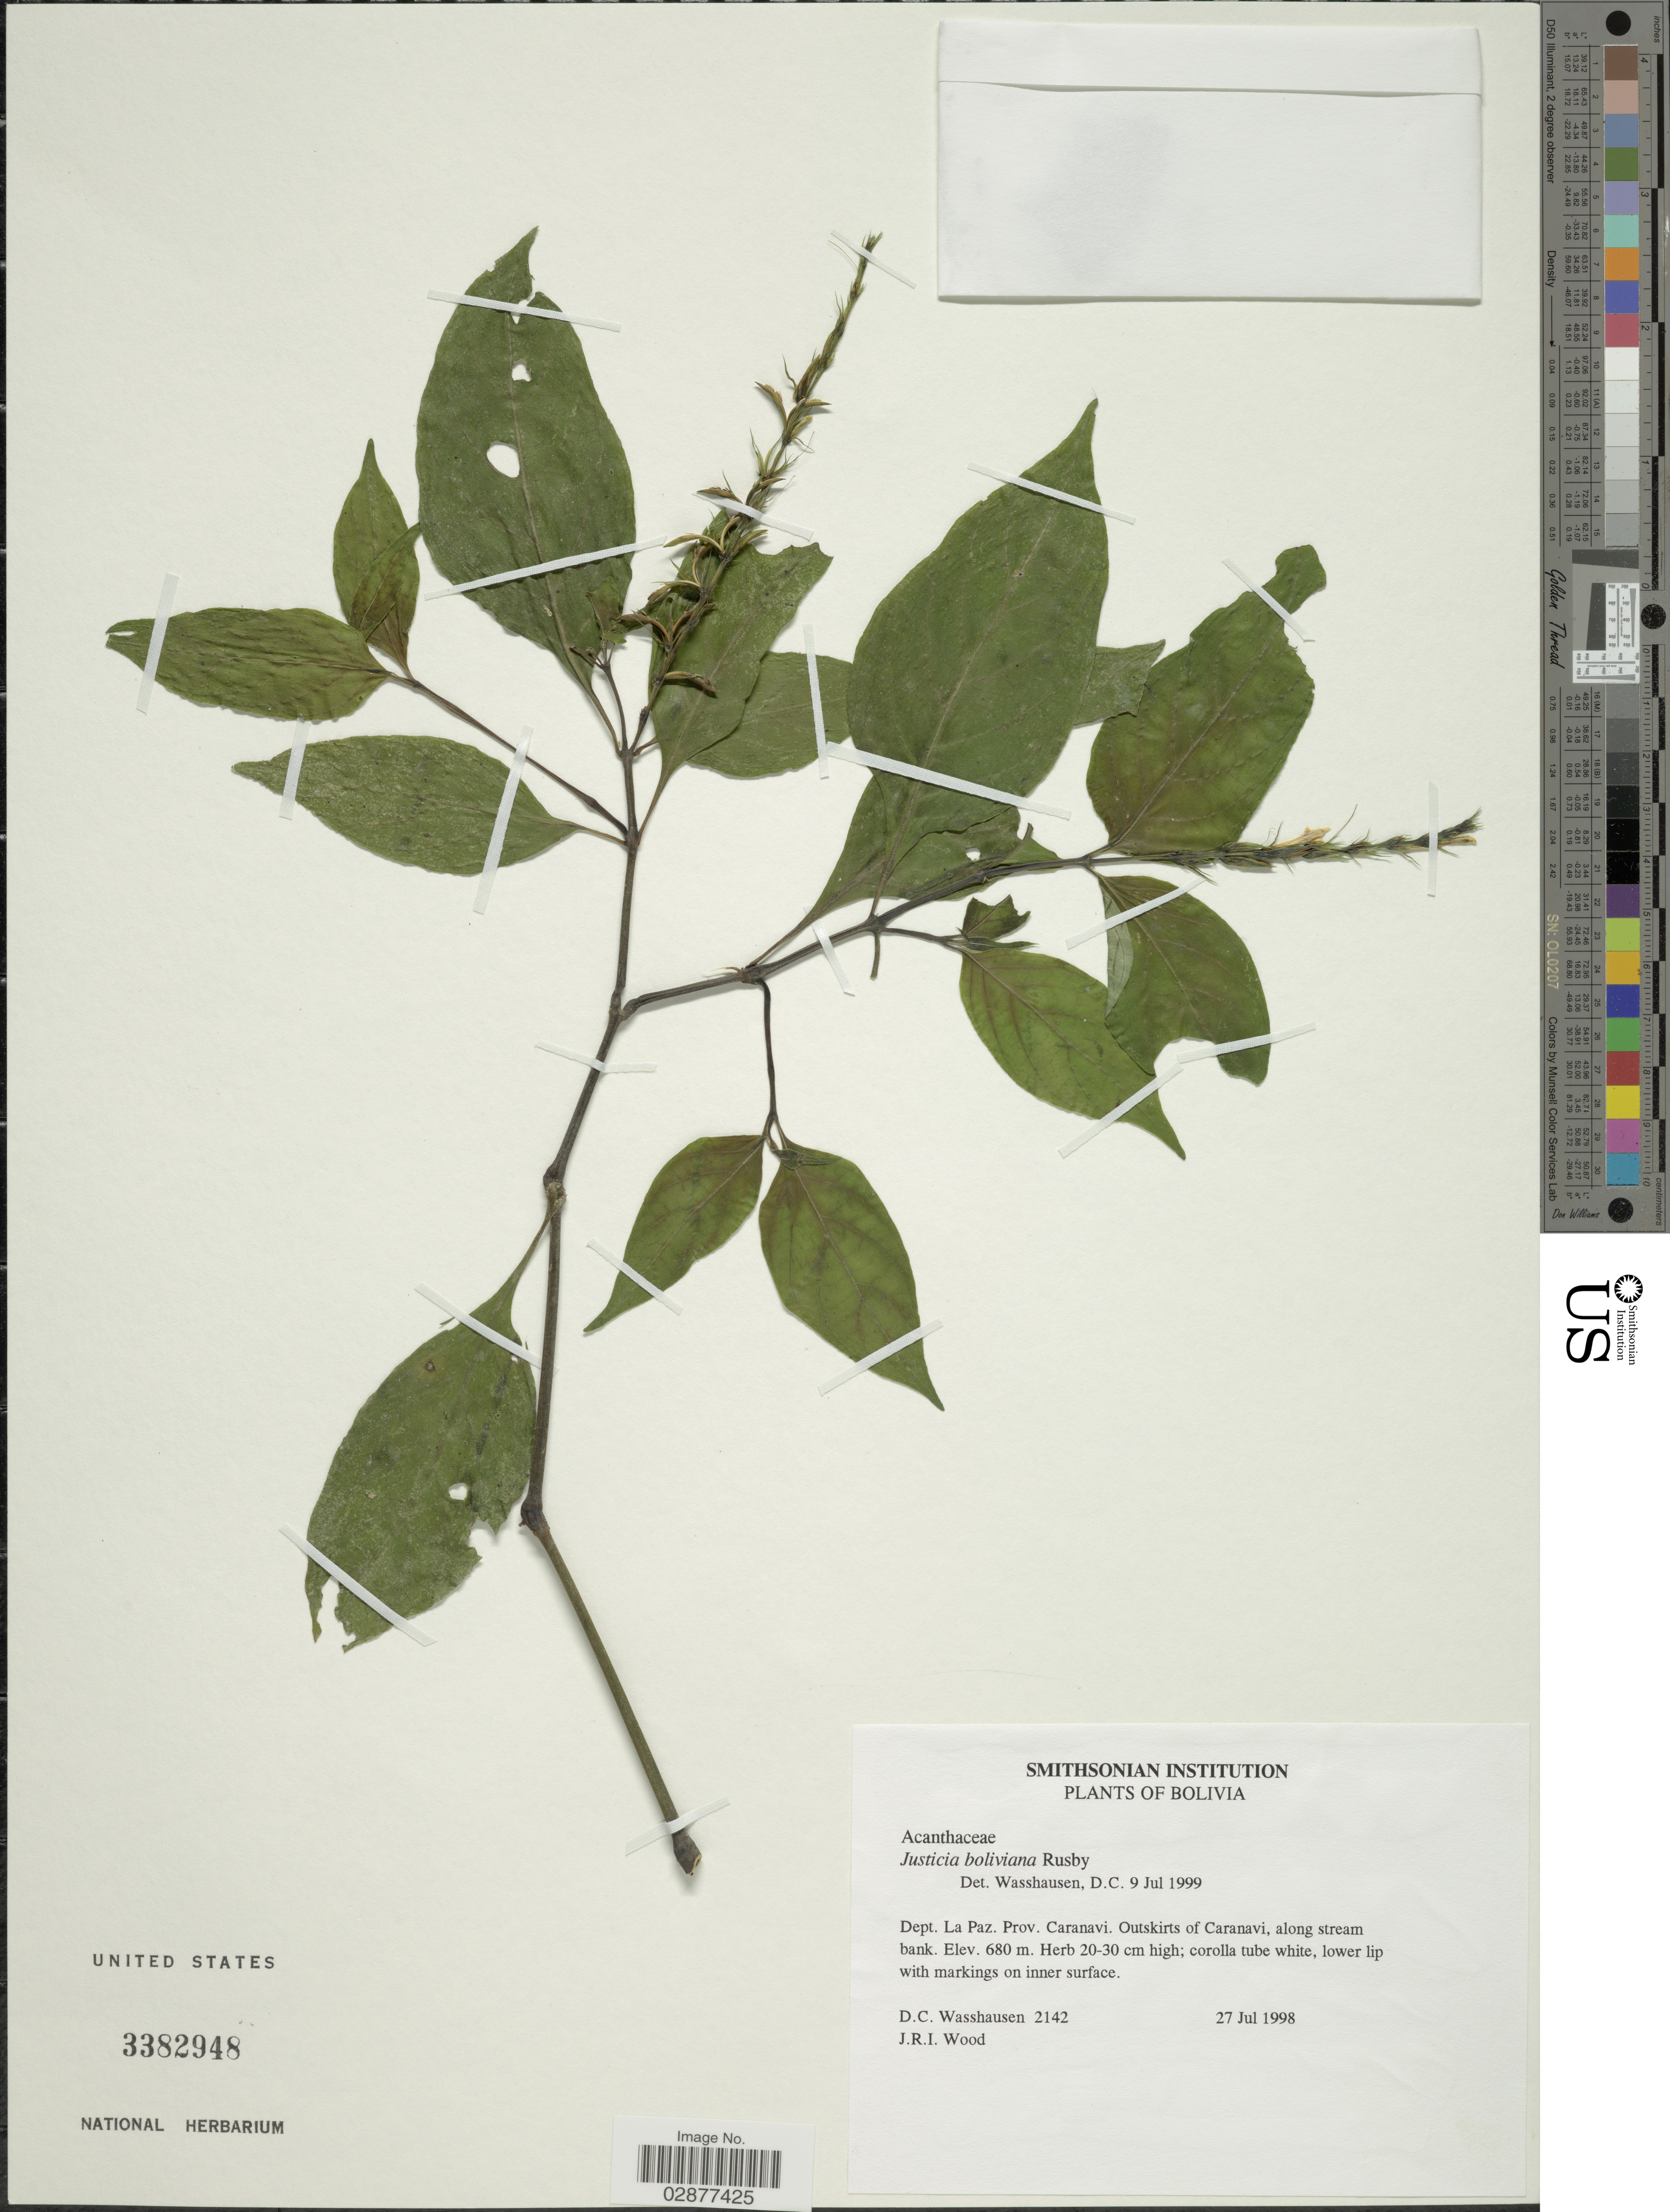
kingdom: Plantae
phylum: Tracheophyta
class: Magnoliopsida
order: Lamiales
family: Acanthaceae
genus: Justicia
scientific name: Justicia boliviana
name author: Rusby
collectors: D. C. Wasshausen & J. R. I. Wood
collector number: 2142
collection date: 1998-07-27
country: Bolivia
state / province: La Paz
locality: Depto. La Paz. Prov. Caranavi. Outskirts of Caranavi, along stream bank.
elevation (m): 680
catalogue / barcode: US 3382948